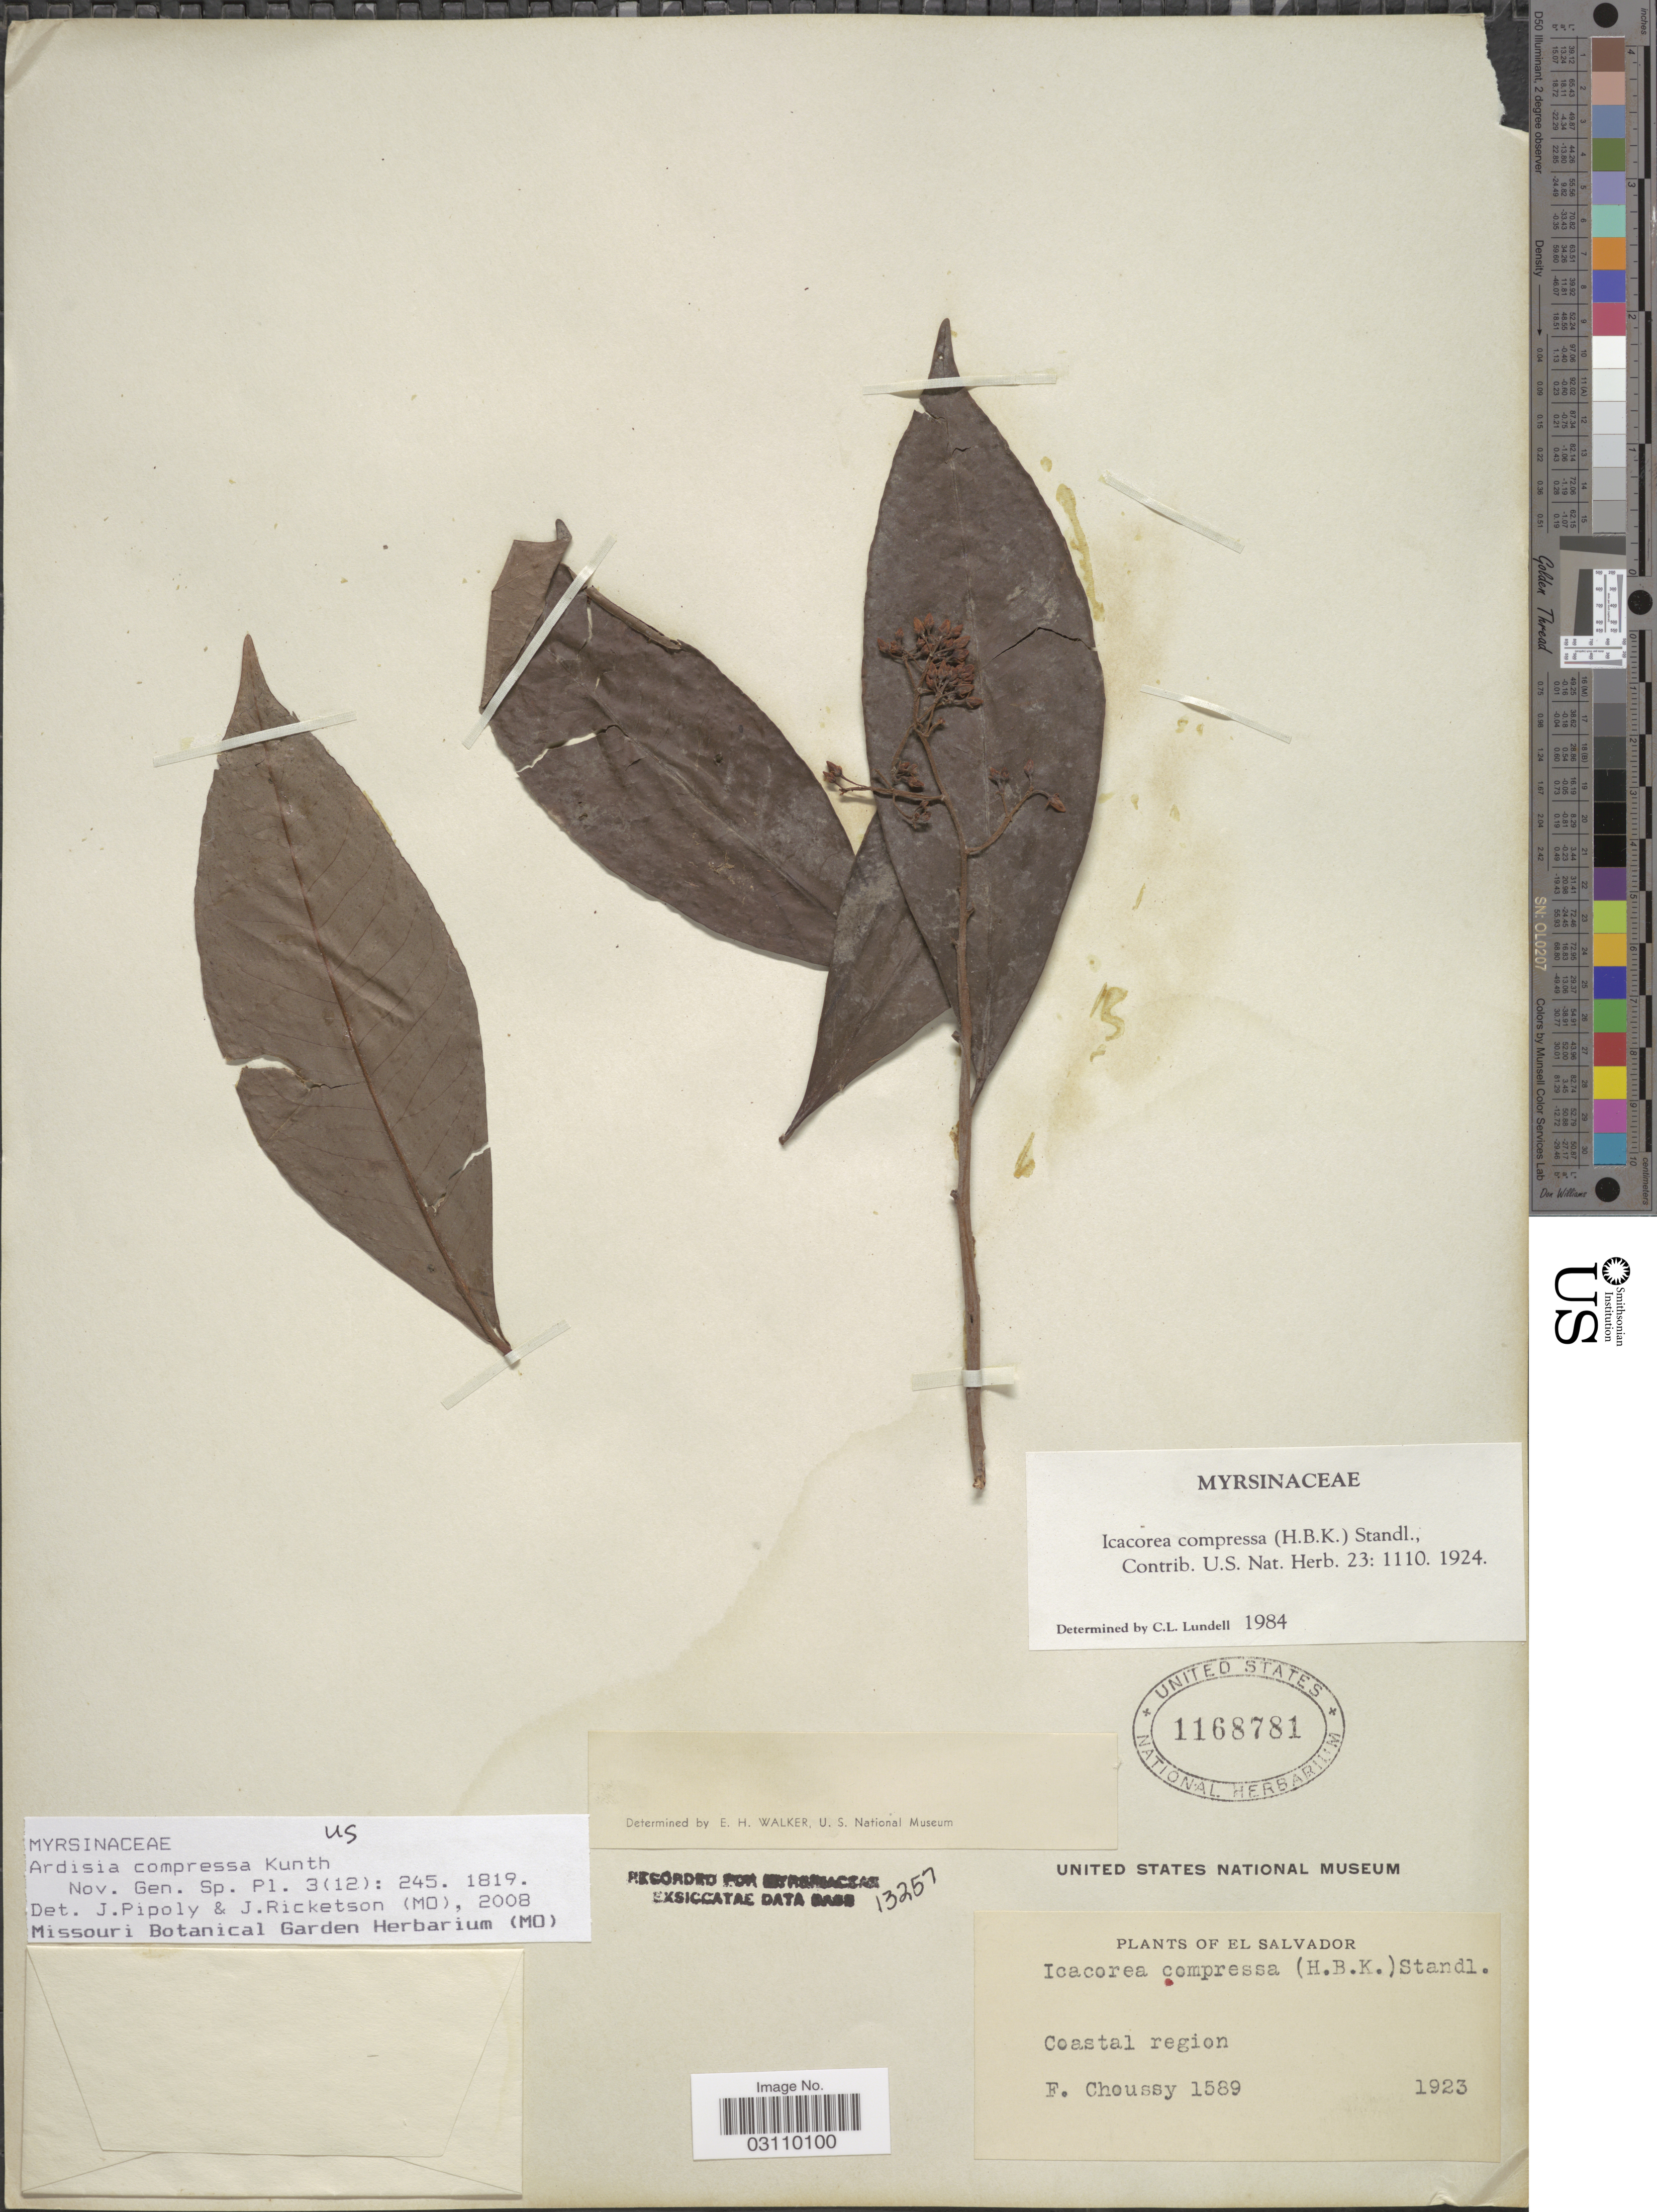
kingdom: Plantae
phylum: Tracheophyta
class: Magnoliopsida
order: Ericales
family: Primulaceae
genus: Ardisia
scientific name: Ardisia compressa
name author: Kunth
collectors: F. Choussy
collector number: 1589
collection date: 1923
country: El Salvador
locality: Coastal region.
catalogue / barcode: US 1168781